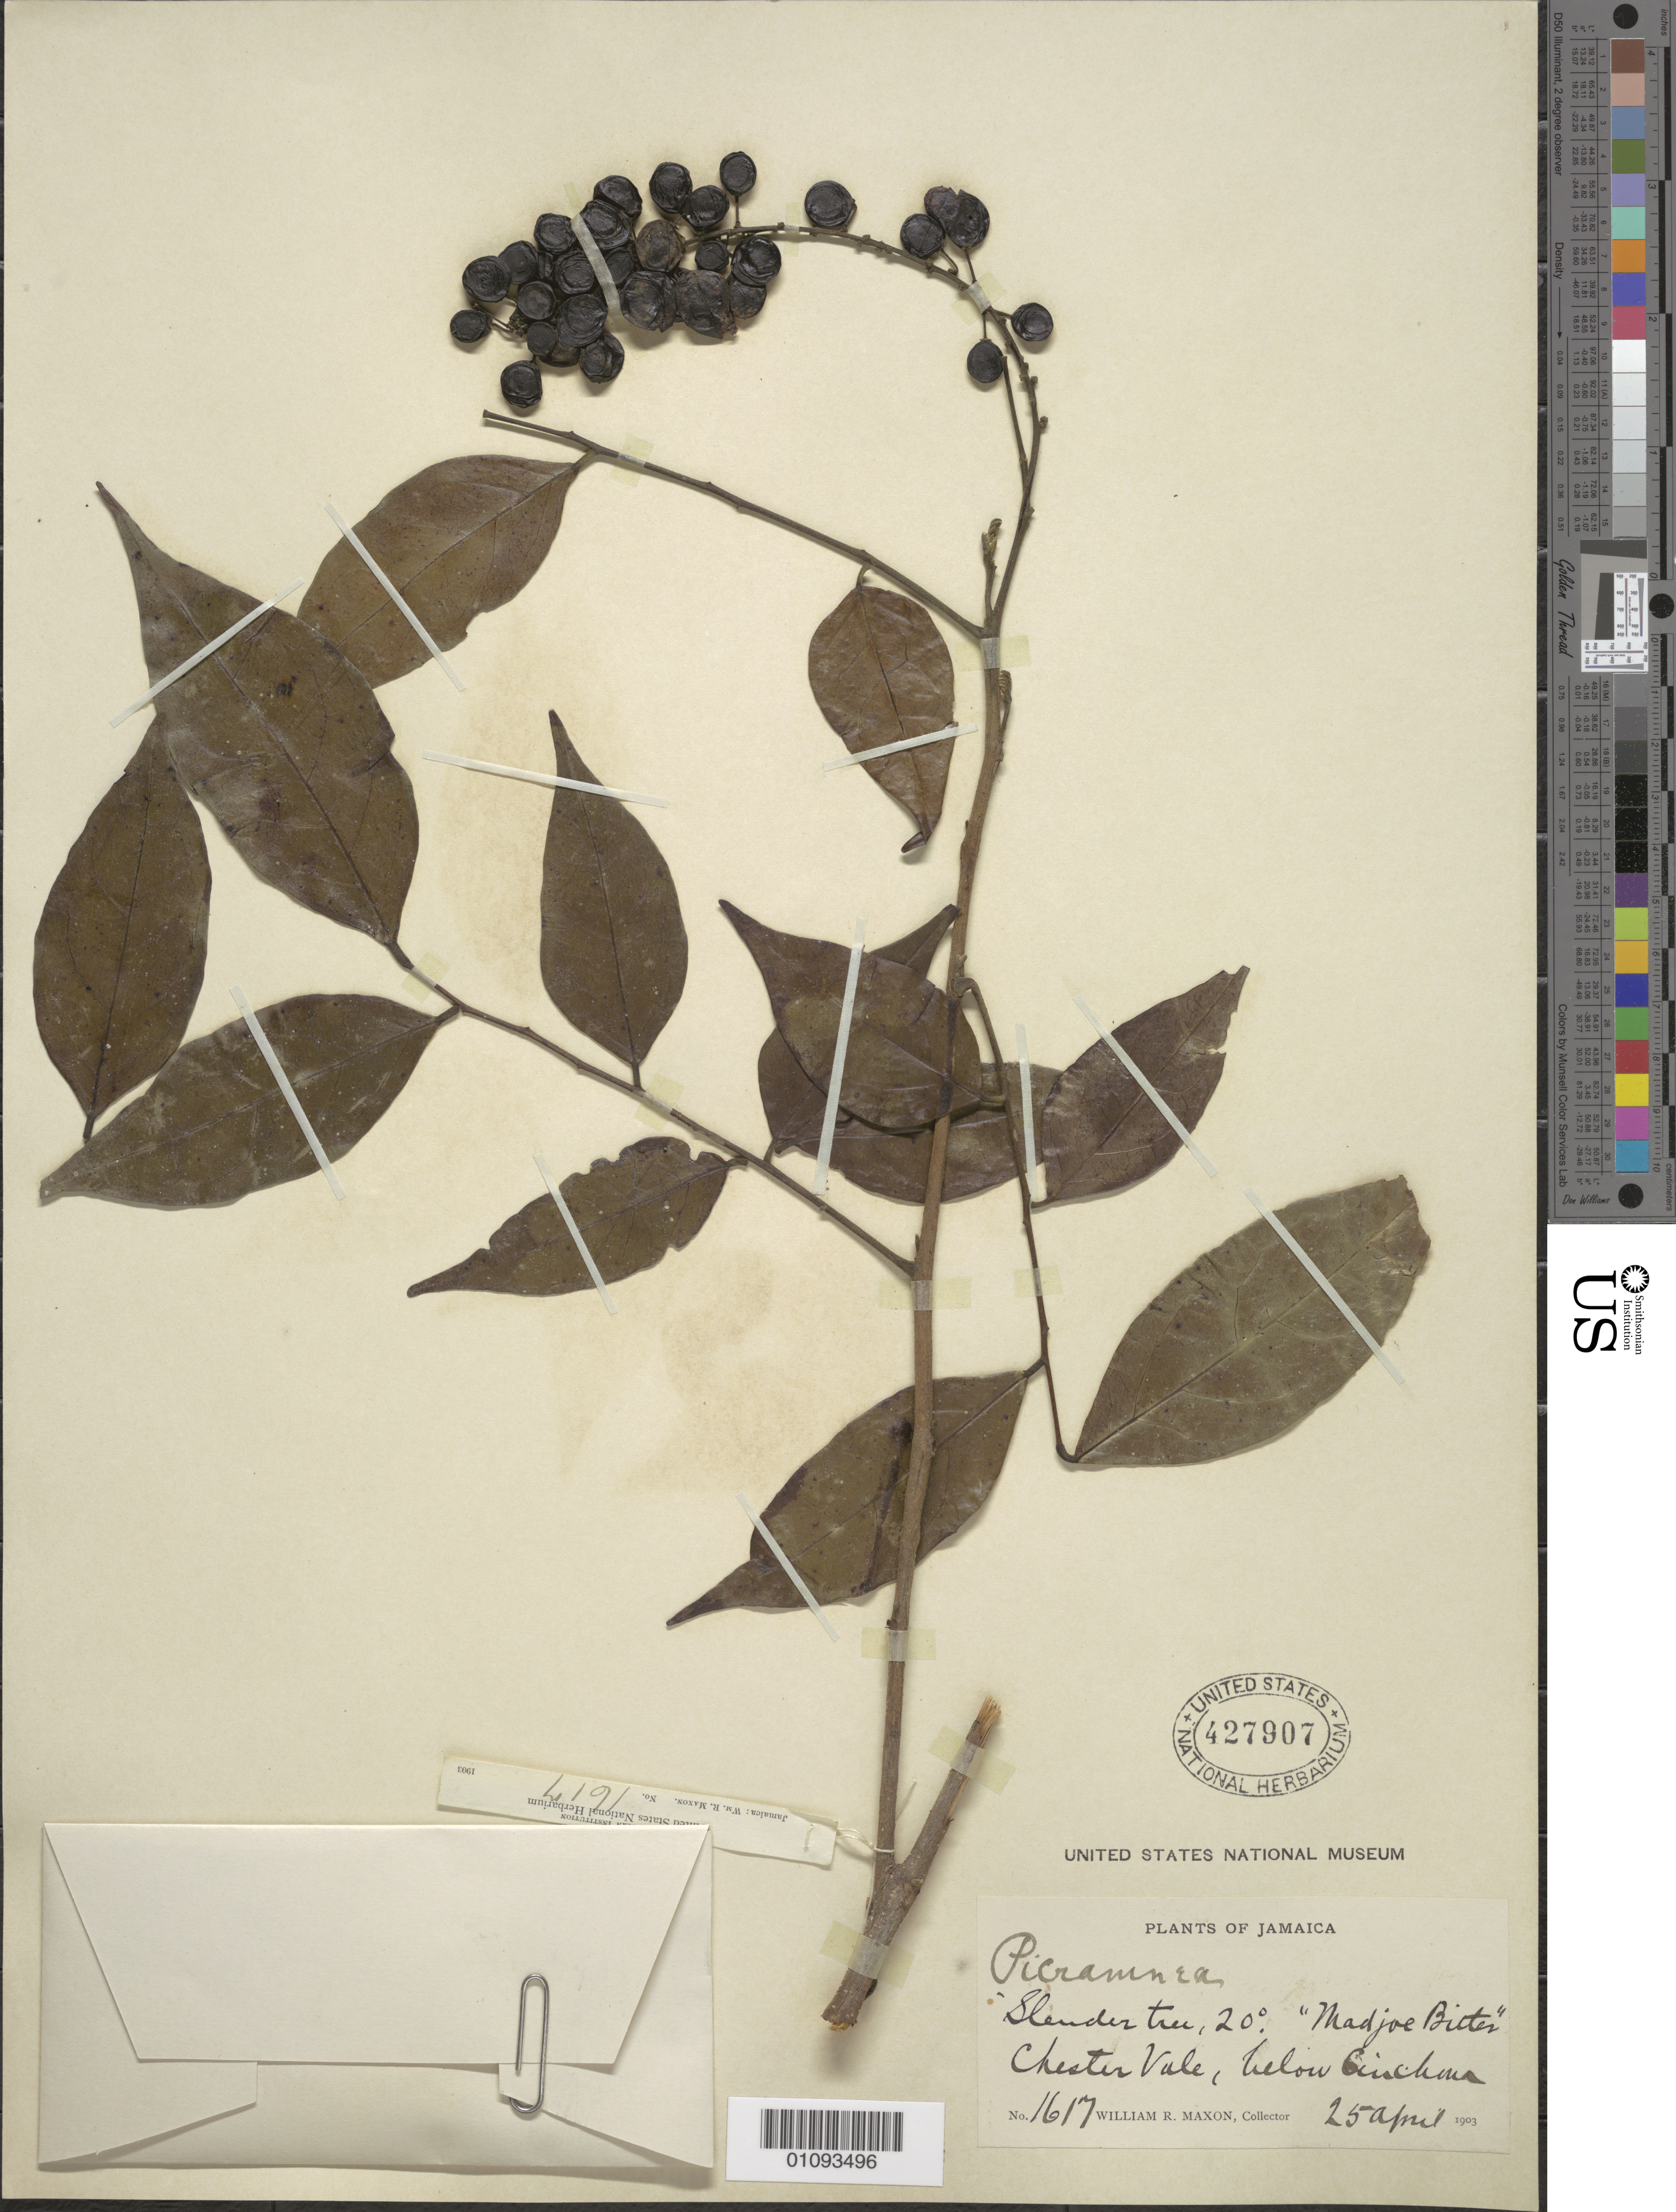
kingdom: Plantae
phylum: Tracheophyta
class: Magnoliopsida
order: Picramniales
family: Picramniaceae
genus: Picramnia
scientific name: Picramnia antidesma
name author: Sw.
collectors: W. R. Maxon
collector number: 1617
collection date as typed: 25 Apr 1903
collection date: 1903-04-25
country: Jamaica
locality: Chester Vale, below Ciuschuna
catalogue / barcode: US 427907